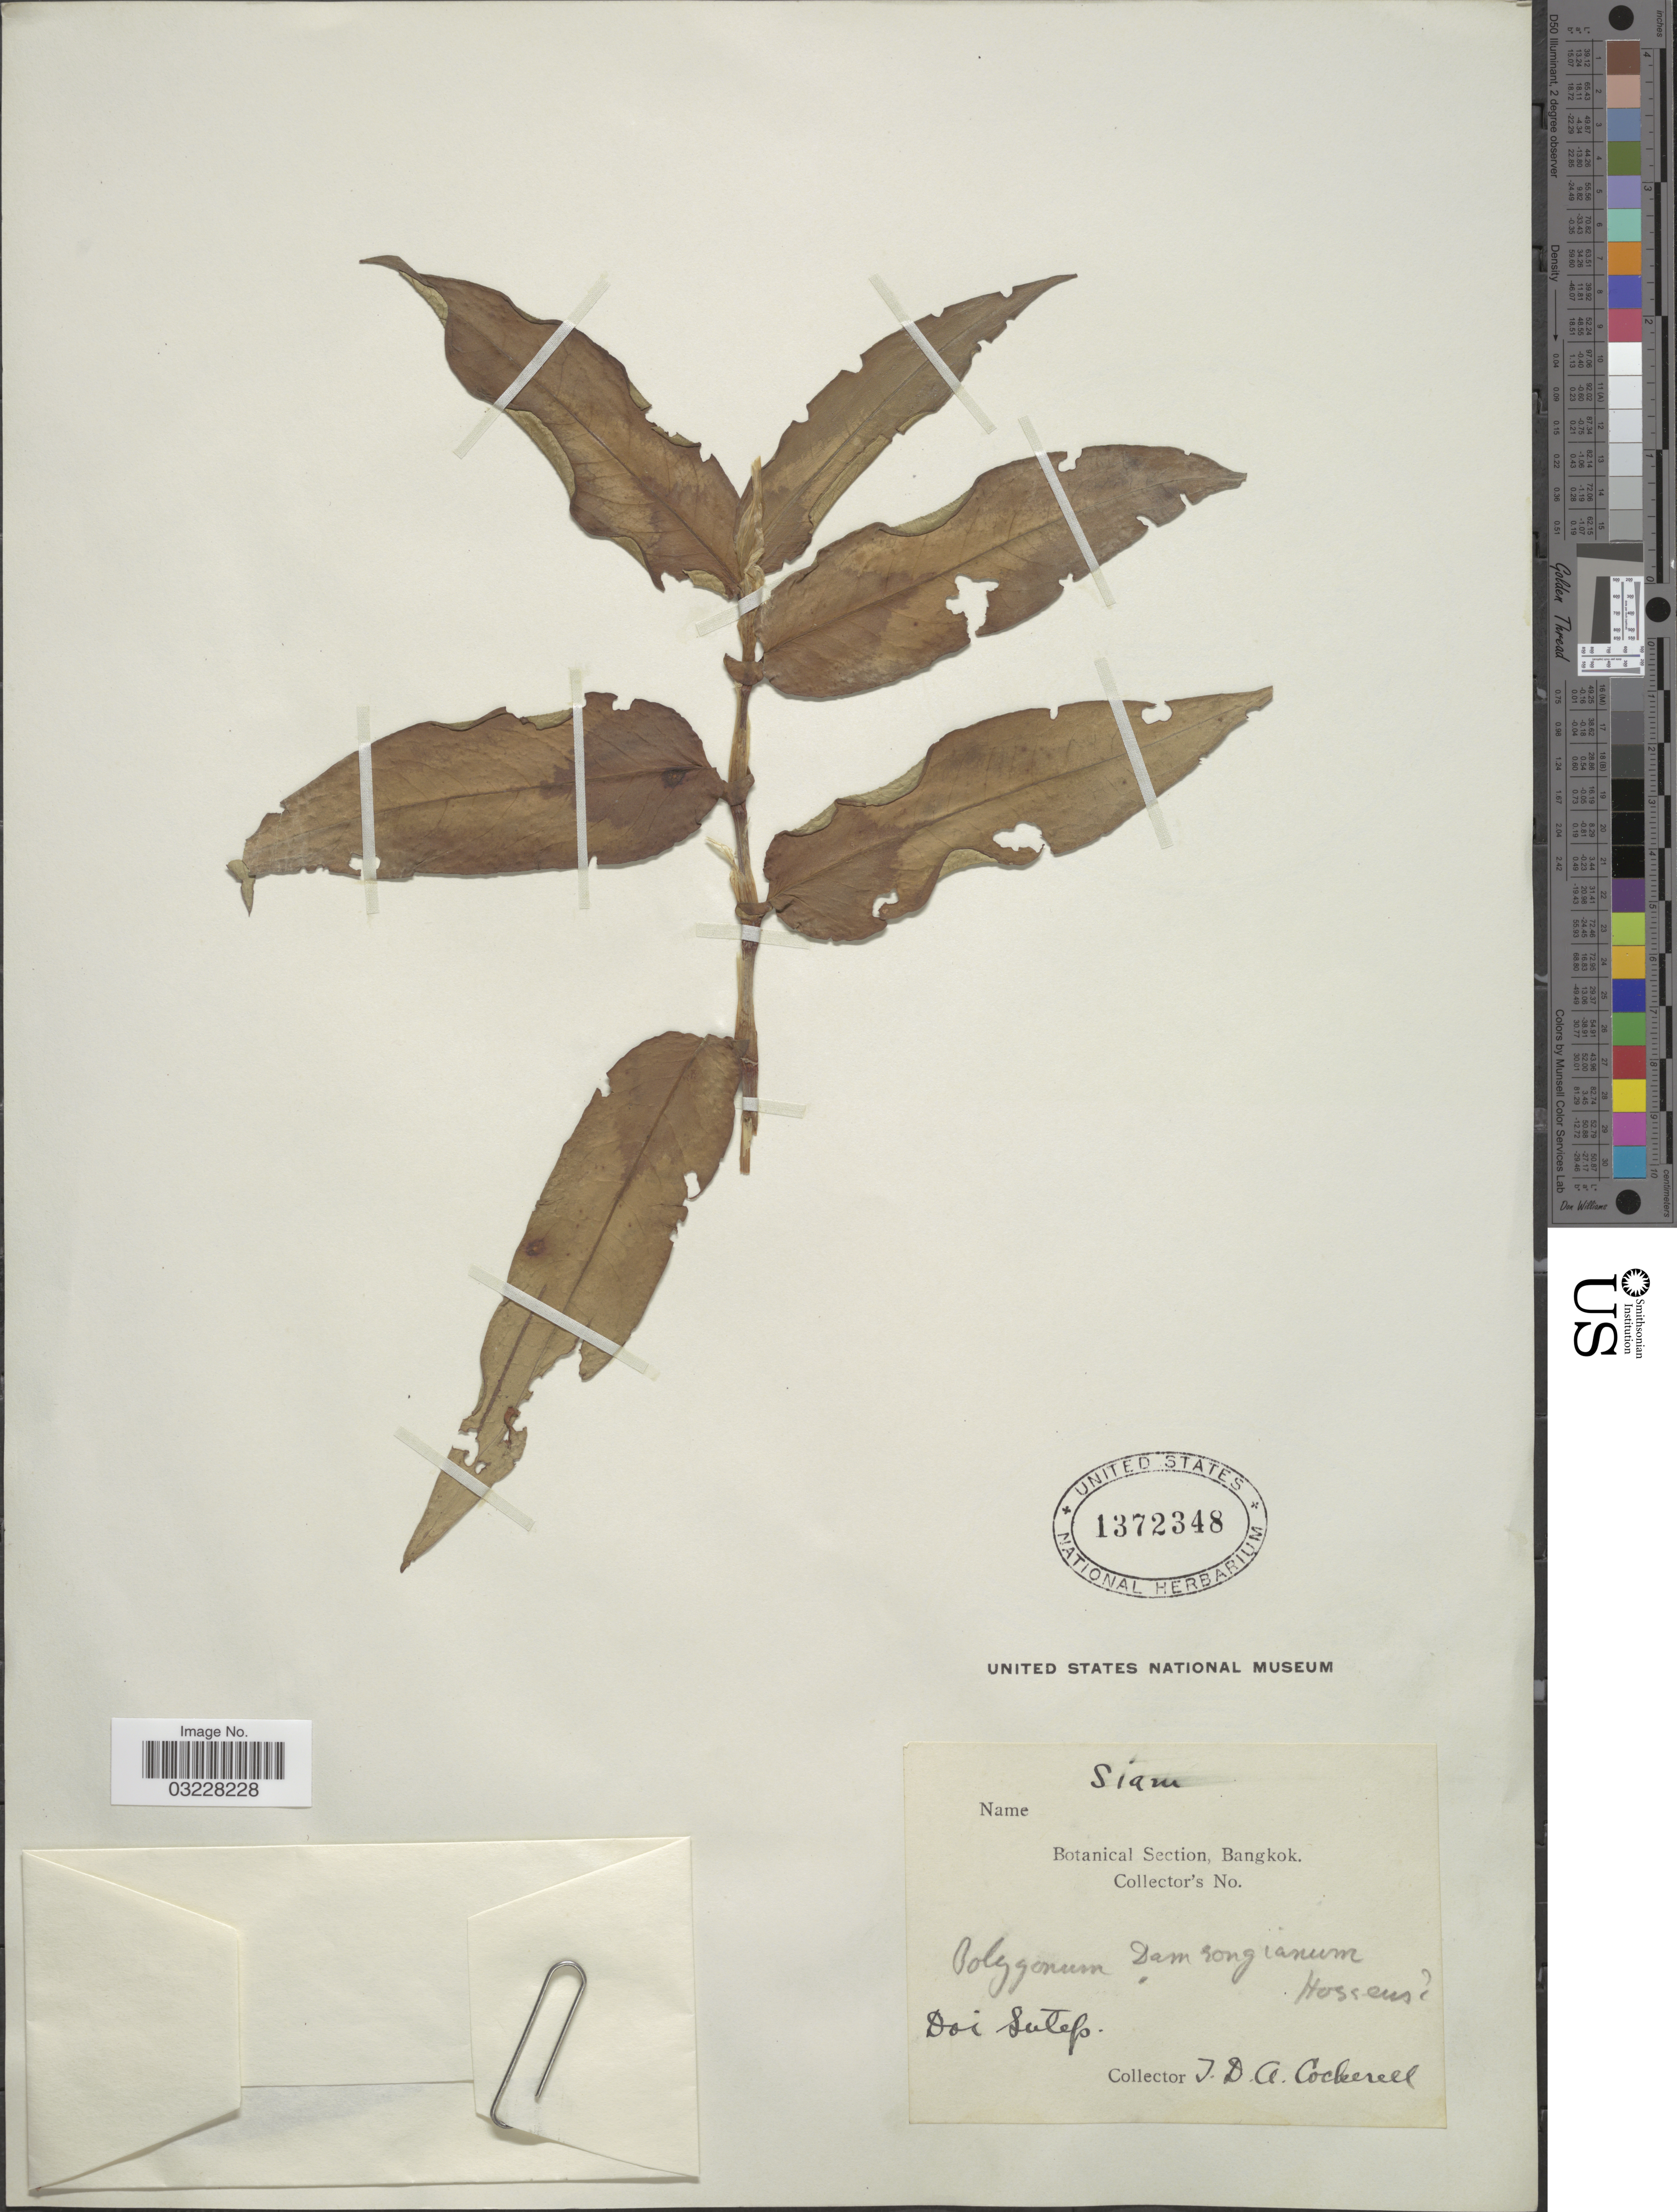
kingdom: Plantae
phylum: Tracheophyta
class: Magnoliopsida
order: Caryophyllales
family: Polygonaceae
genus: Polygonum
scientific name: Polygonum chinense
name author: L.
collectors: J. Cockerell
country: Thailand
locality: Siam. Doi Sutep.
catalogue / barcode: US 1372348